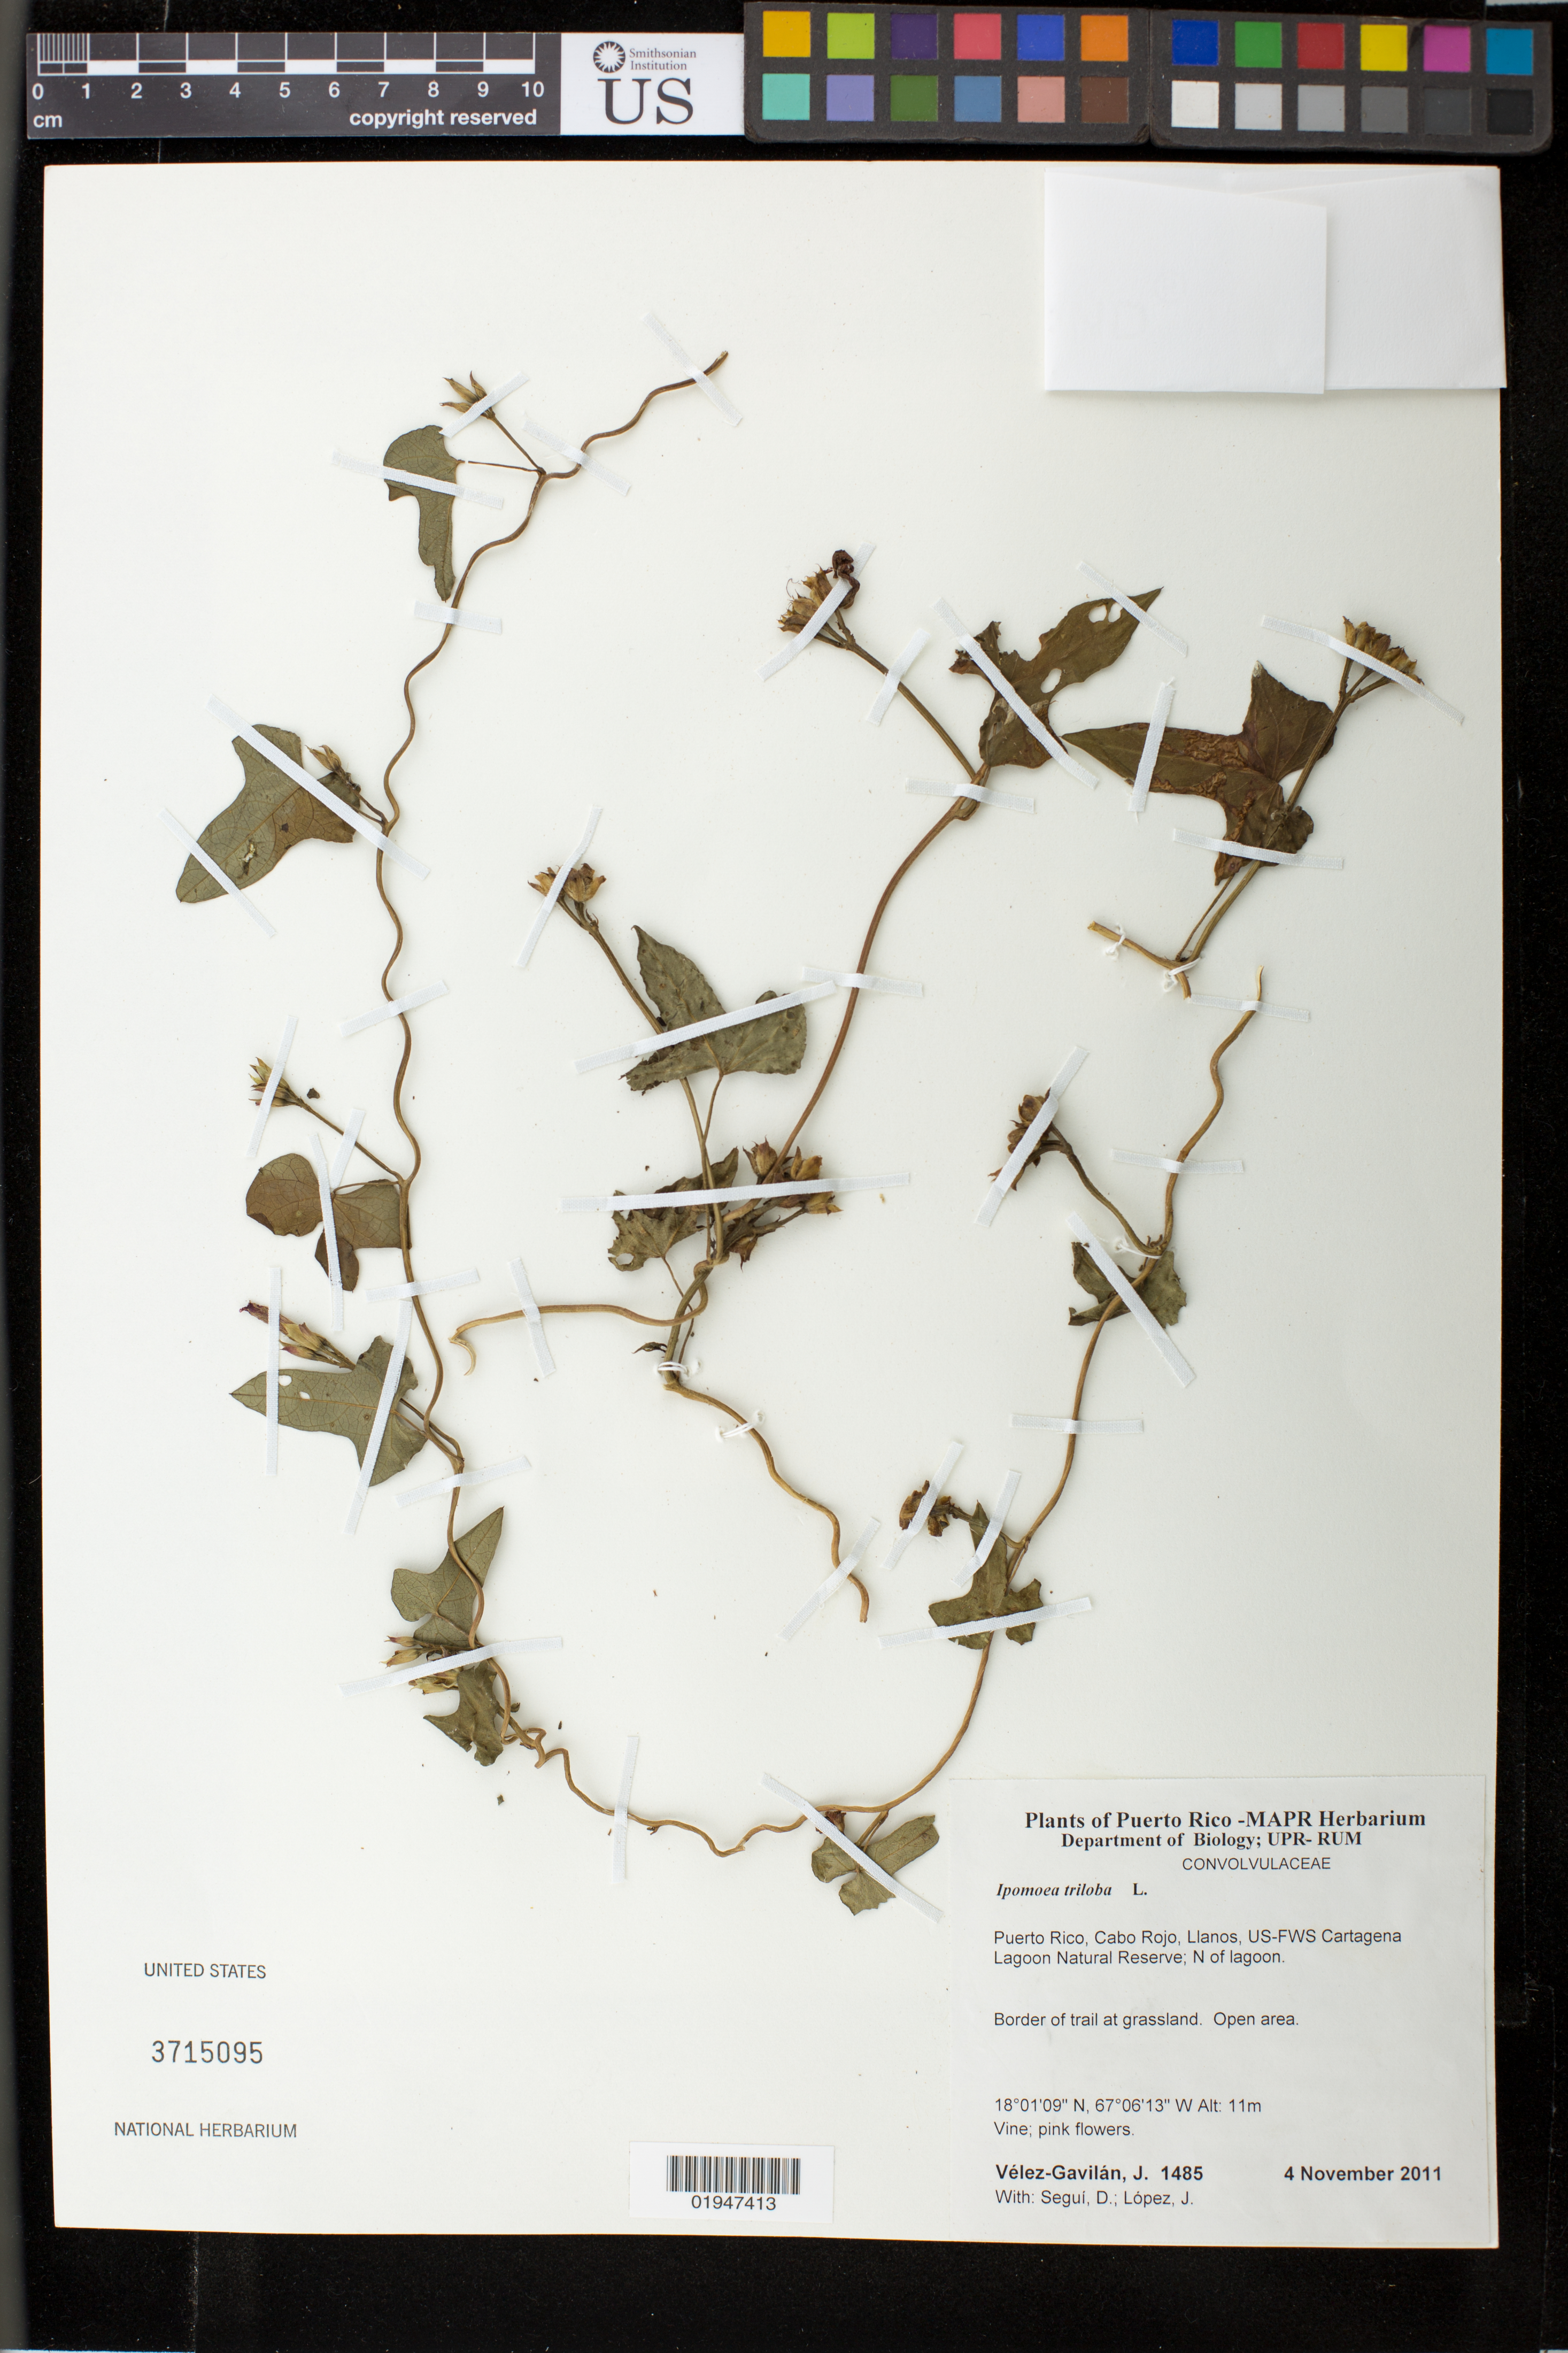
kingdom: Plantae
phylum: Tracheophyta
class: Magnoliopsida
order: Solanales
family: Convolvulaceae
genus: Ipomoea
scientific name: Ipomoea triloba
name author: L.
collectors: J. Vélez-Gavilán, D. Seguí & J. Lopez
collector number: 1485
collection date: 2011-11-04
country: Puerto Rico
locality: Cabo Rojo, Llanos, US-FWS Catagena Lagoon Natural Reserve; N of lagoon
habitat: Border of trail at grassland. Open area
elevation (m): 11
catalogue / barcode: US 3715095